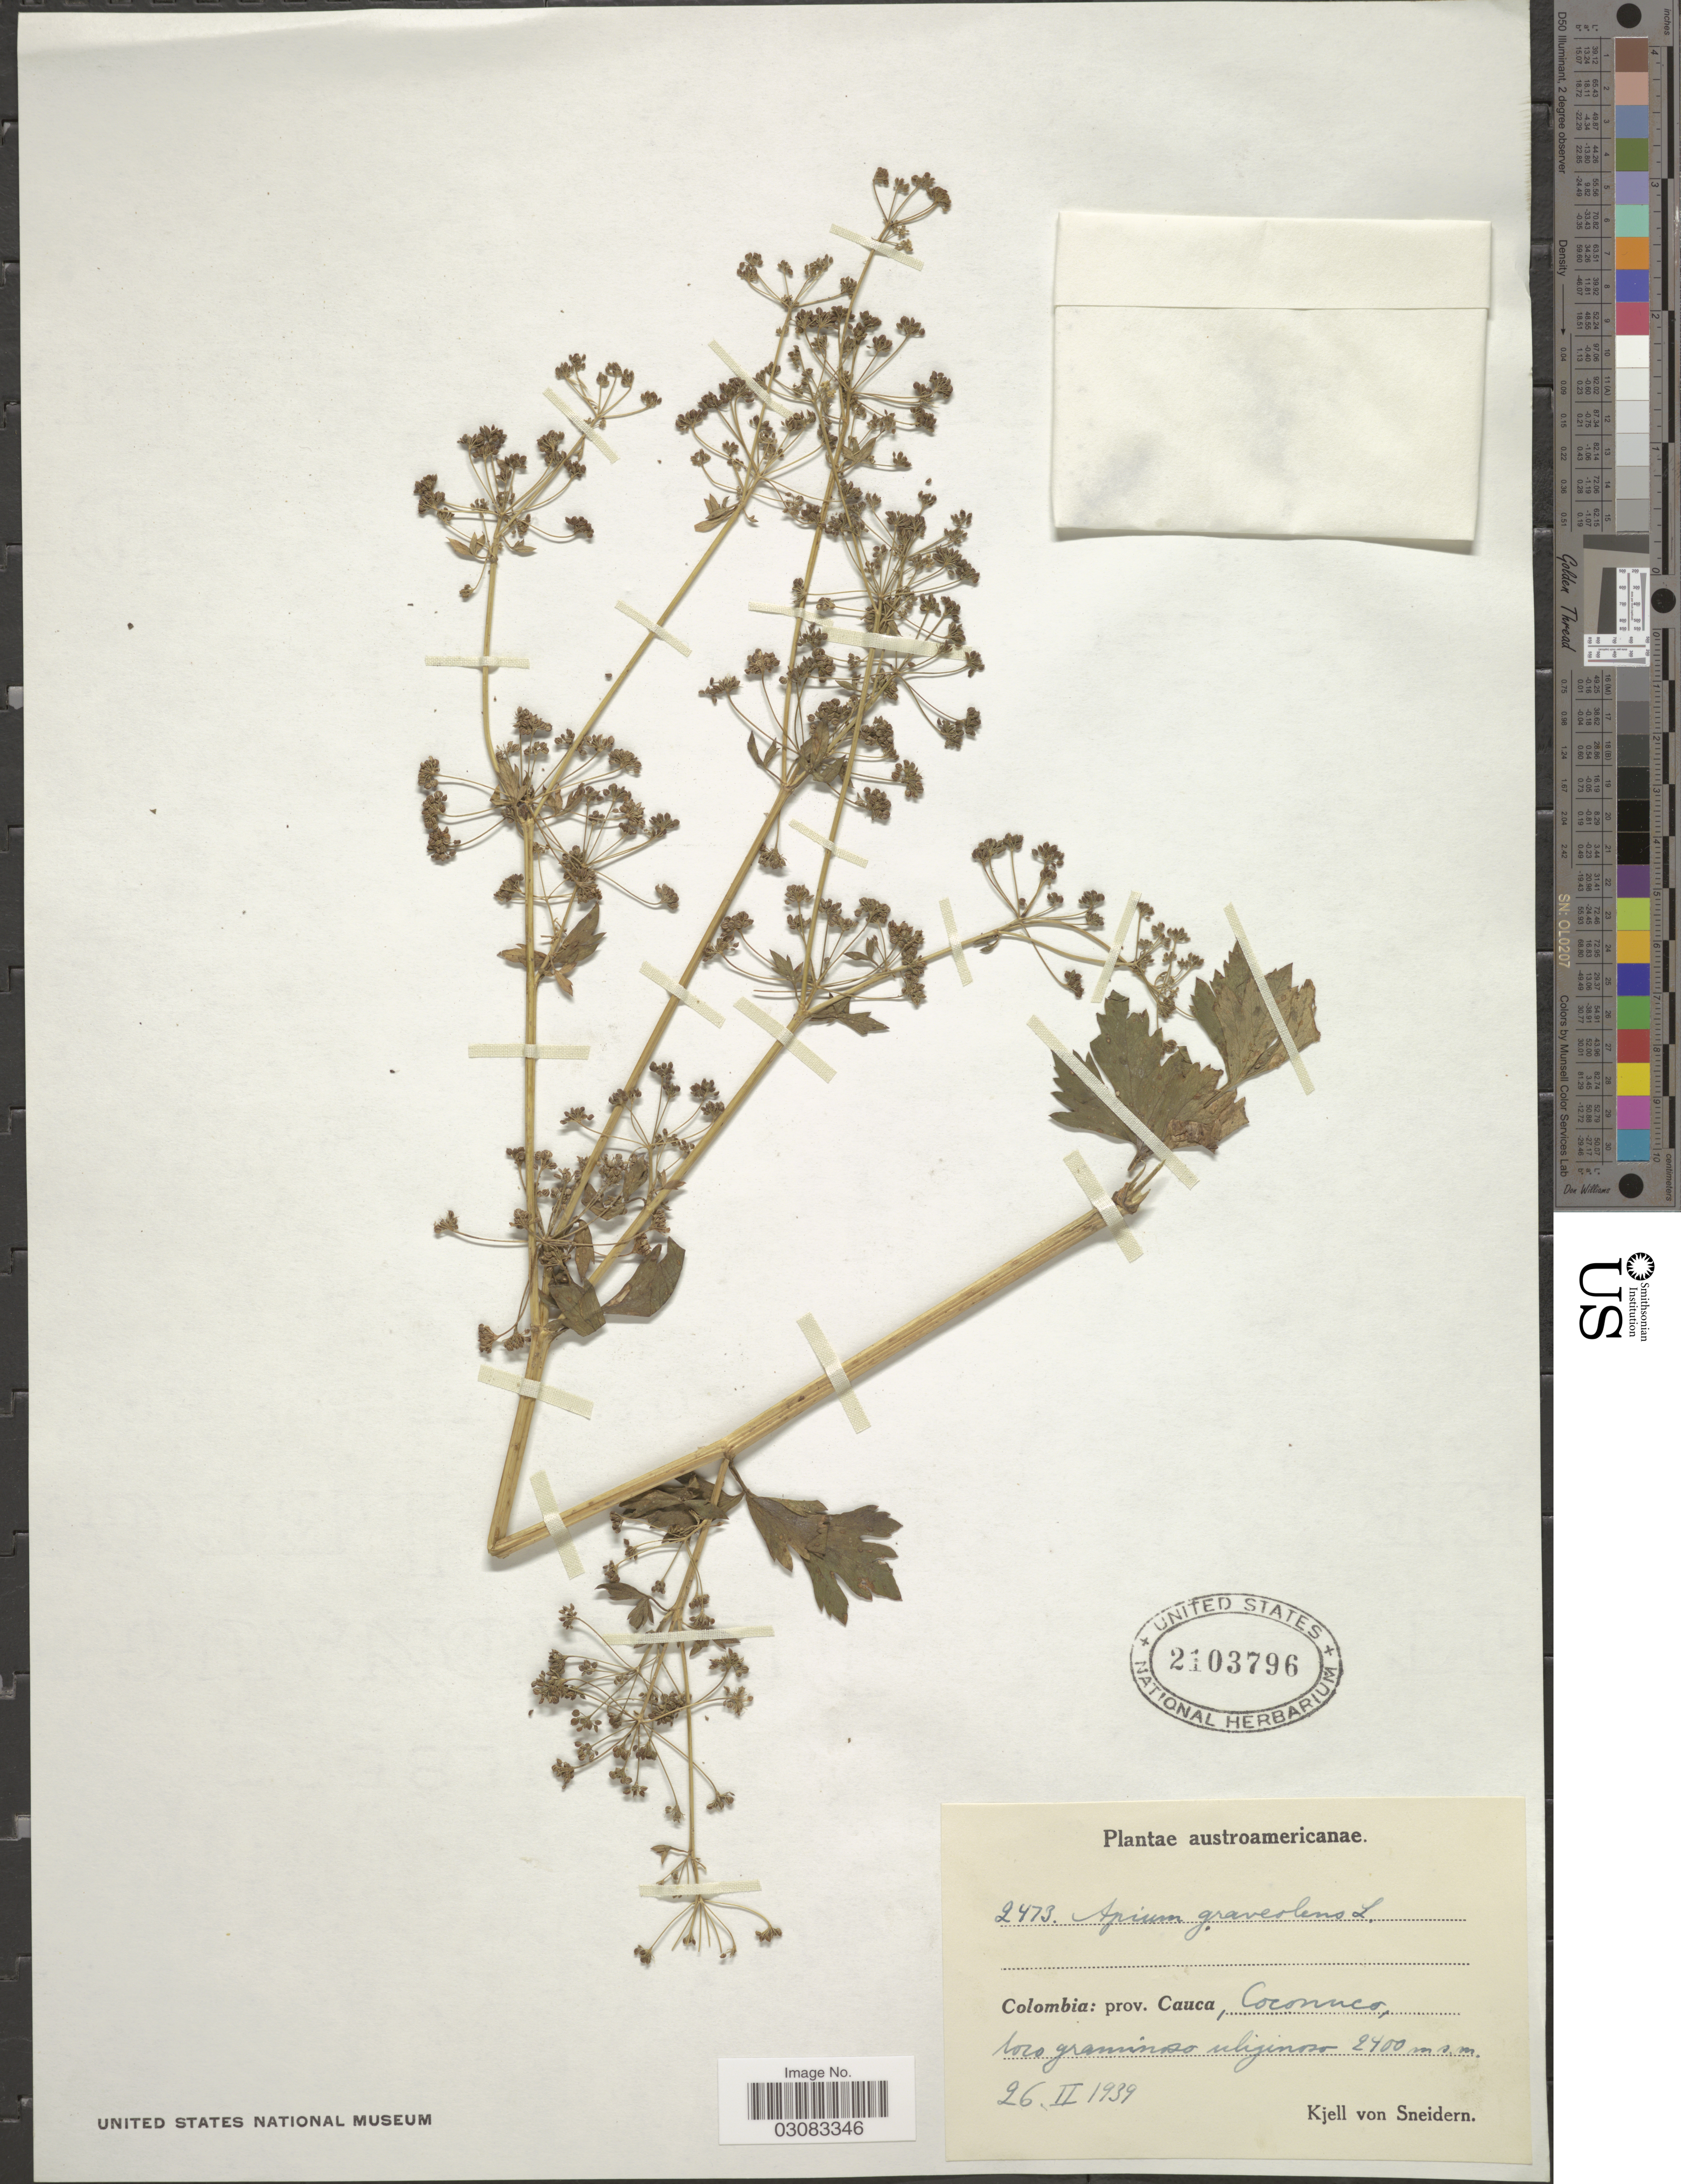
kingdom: Plantae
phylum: Tracheophyta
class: Magnoliopsida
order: Apiales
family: Apiaceae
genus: Apium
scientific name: Apium graveolens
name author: L.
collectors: K. von Sneidern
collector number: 2473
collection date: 1939-02-26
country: Colombia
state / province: Cauca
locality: Coconuco.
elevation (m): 2400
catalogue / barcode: US 2103796